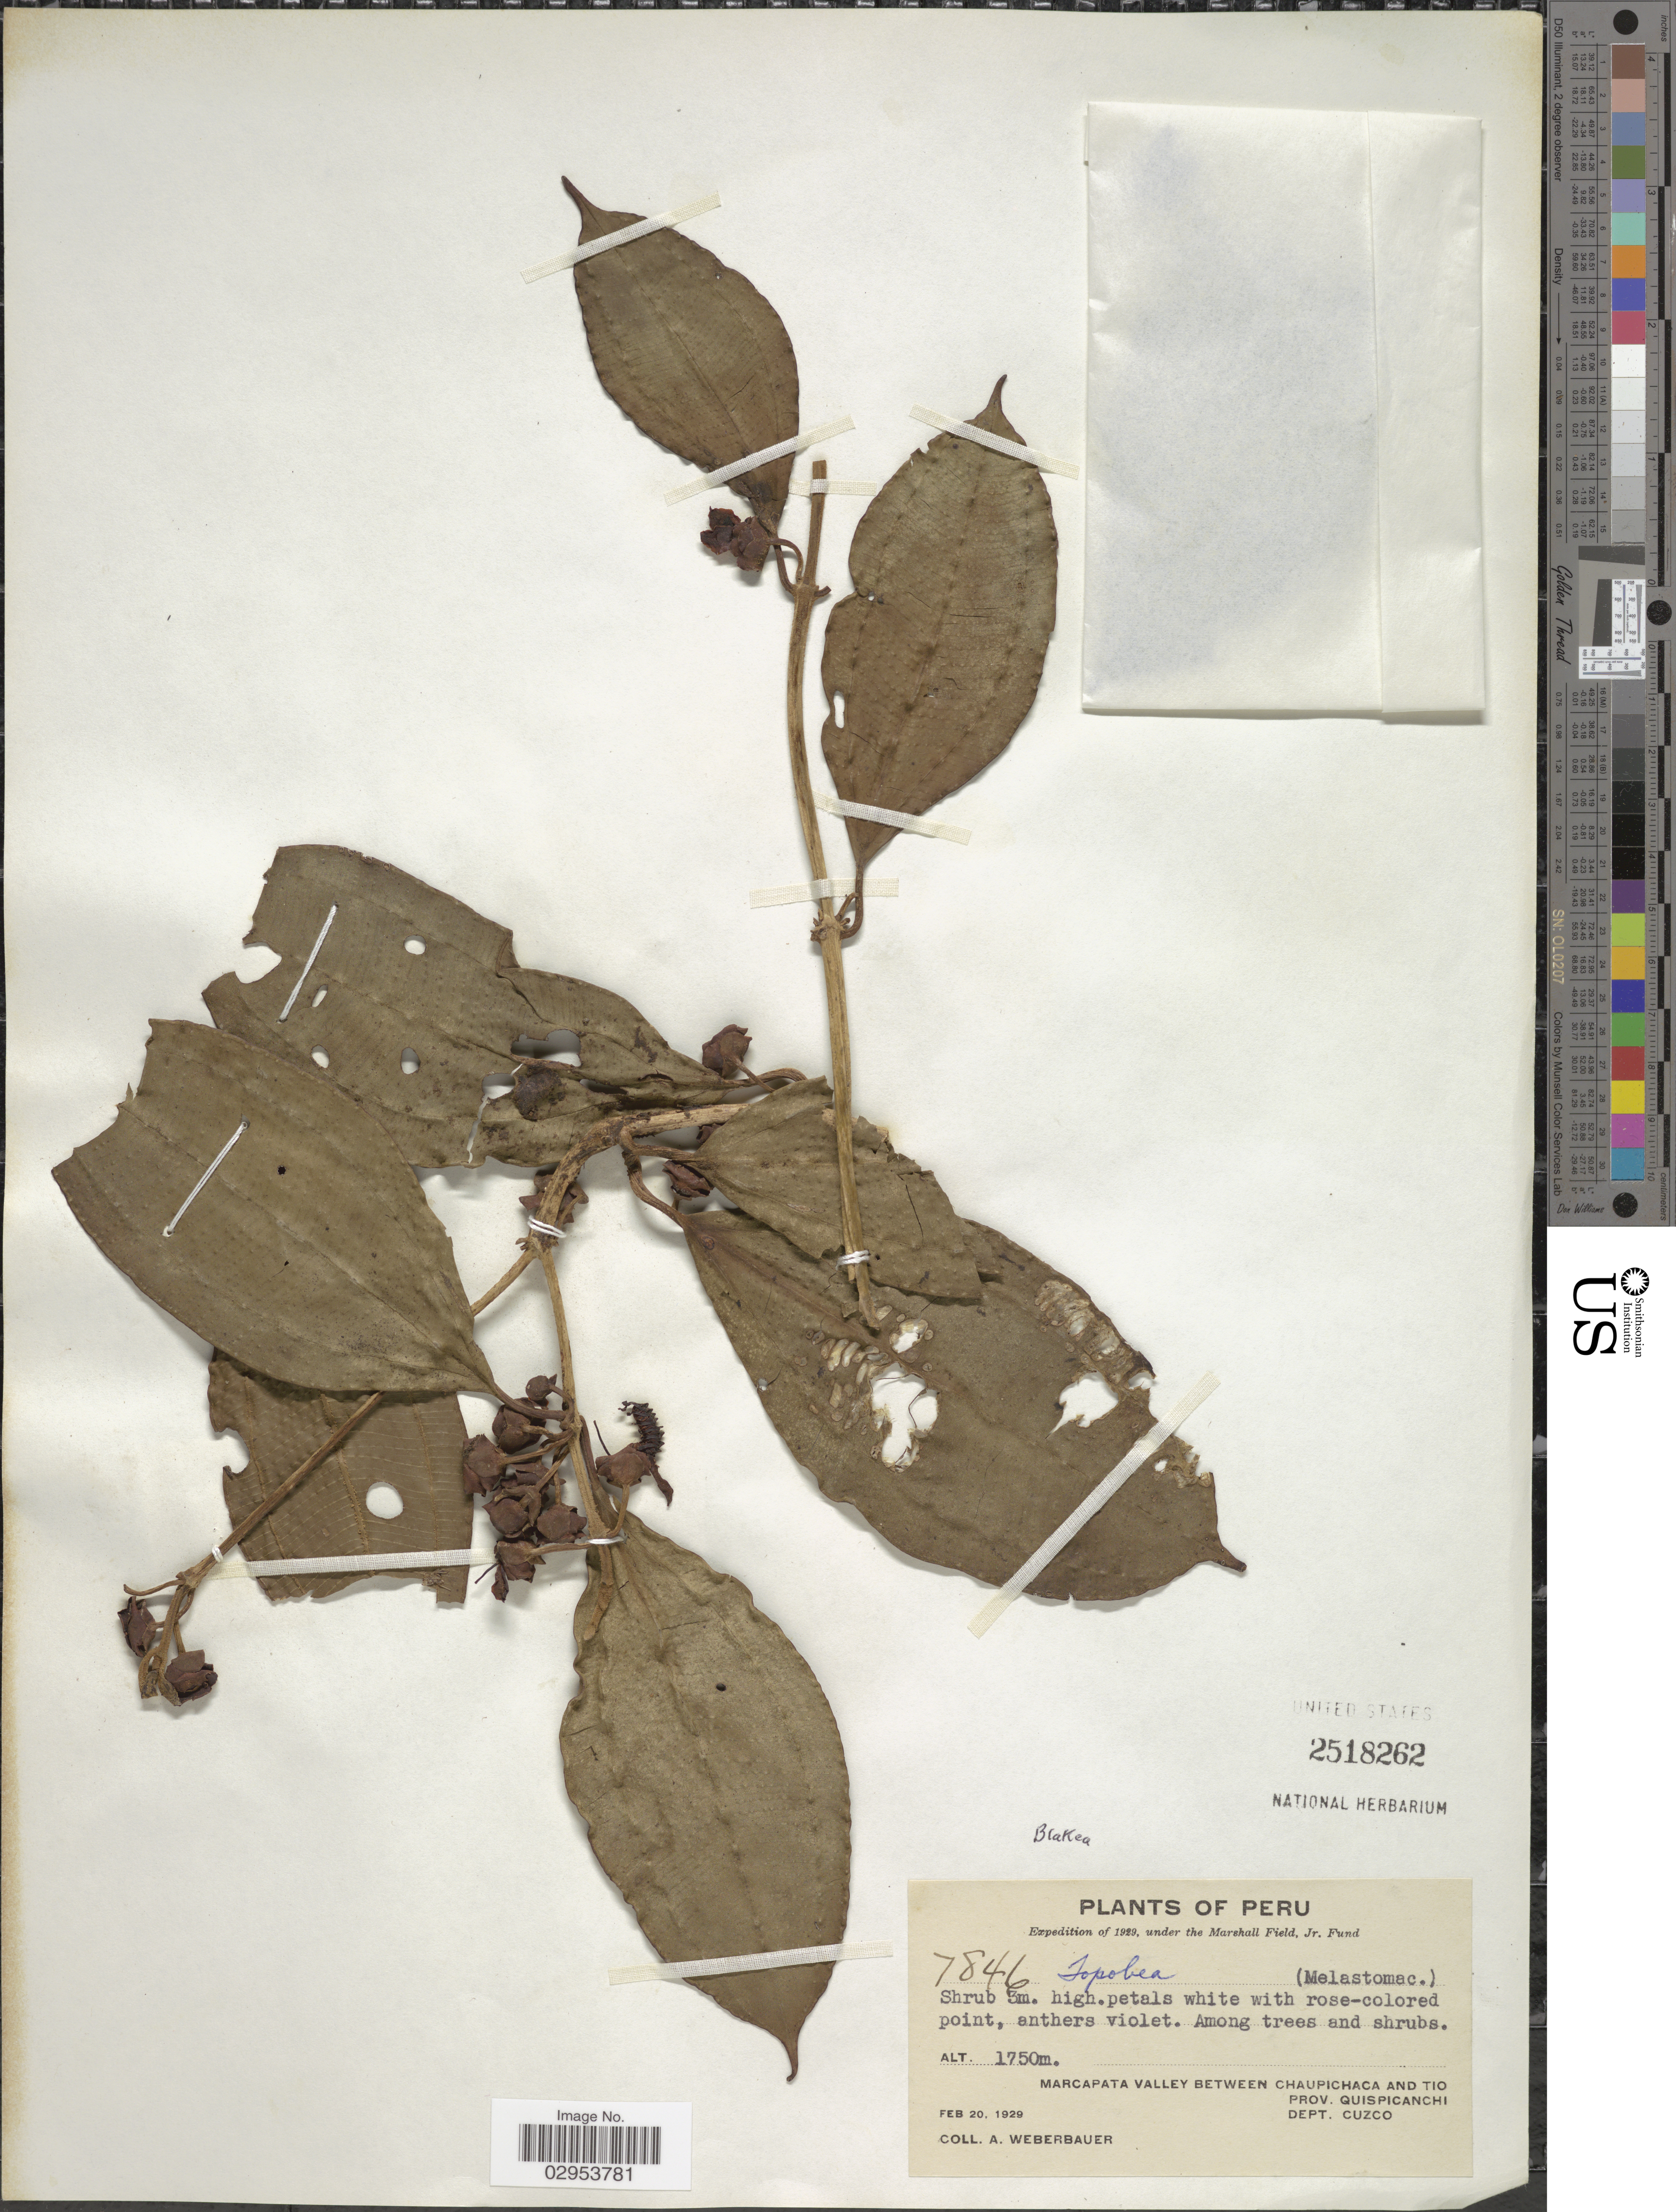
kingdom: Plantae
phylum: Tracheophyta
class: Magnoliopsida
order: Myrtales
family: Melastomataceae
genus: Blakea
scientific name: Blakea sp.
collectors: A. Weberbauer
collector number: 7846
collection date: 1929-02-20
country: Peru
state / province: Cusco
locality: Marcapata Valley between Chaupichaca and Tio Prov. Quispicanchi Dept. Cuzco.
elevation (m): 1750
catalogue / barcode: US 2518262